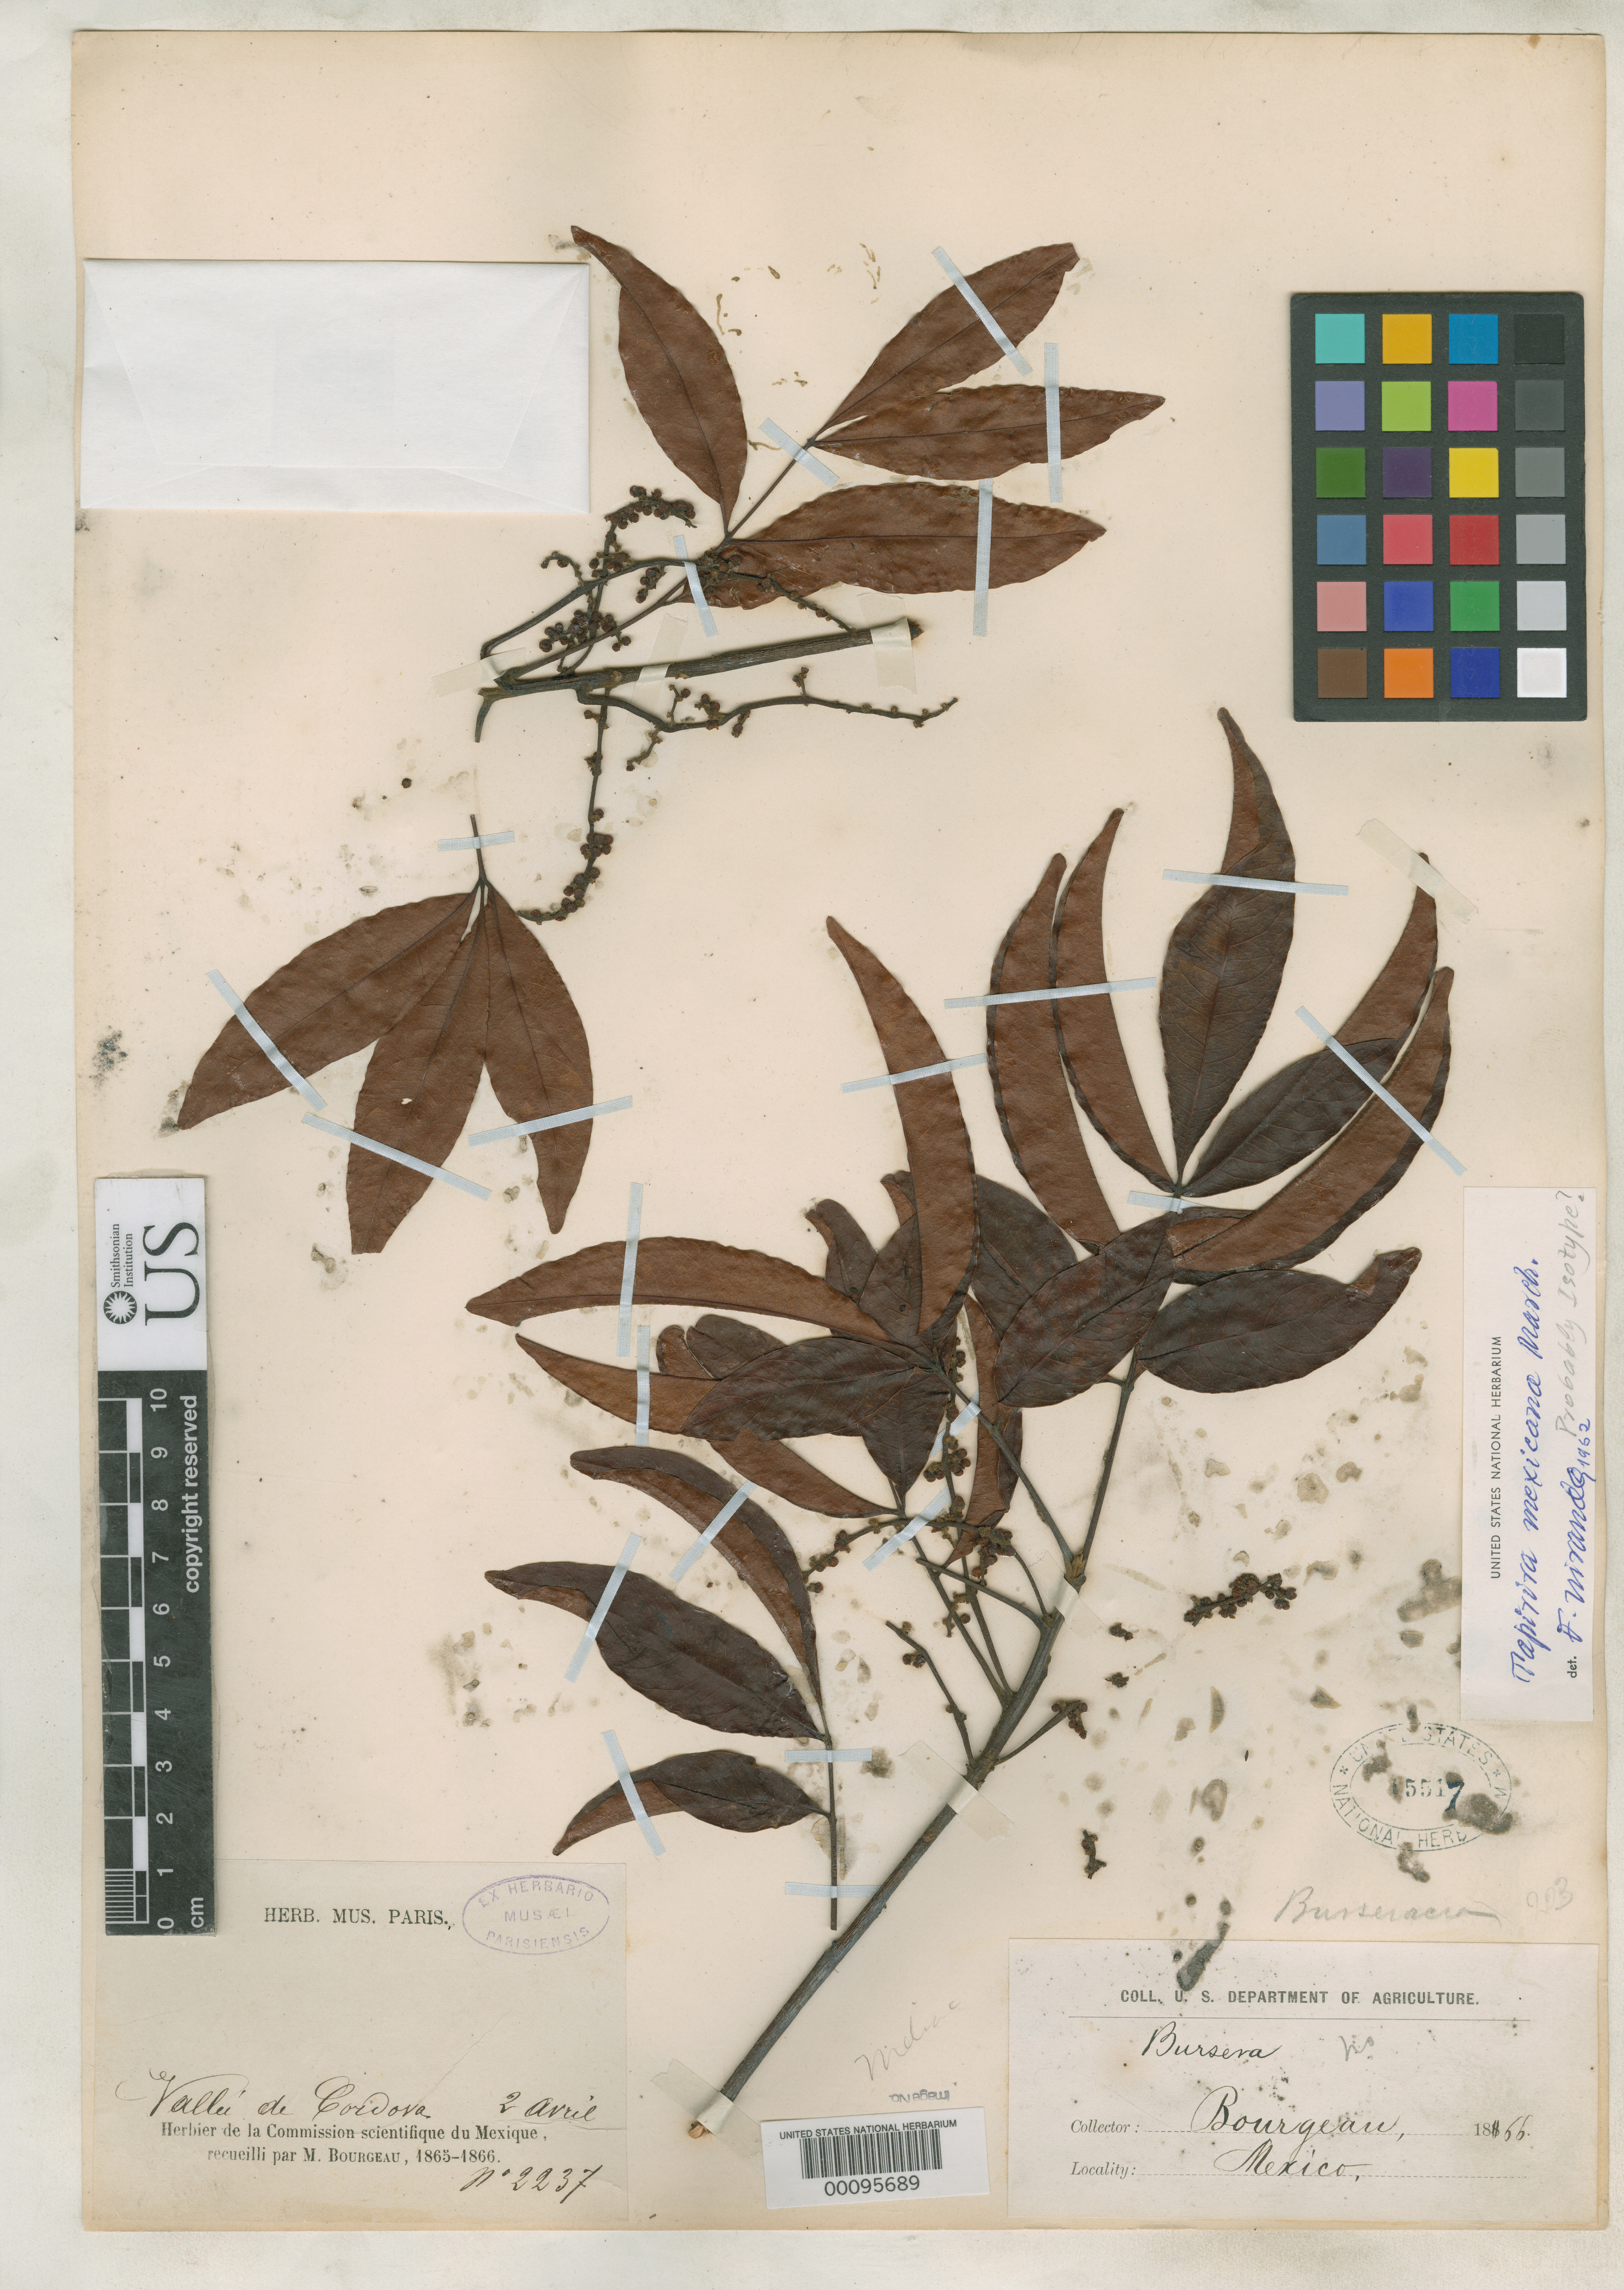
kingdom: Plantae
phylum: Tracheophyta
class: Magnoliopsida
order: Sapindales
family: Anacardiaceae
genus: Tapirira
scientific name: Tapirira mexicana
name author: Marchand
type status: Isotype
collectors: E. Bourgeau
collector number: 2237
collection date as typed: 02 Apr 1866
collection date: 1866-04-02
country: Mexico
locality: Valle de Cordova.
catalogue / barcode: US 15517